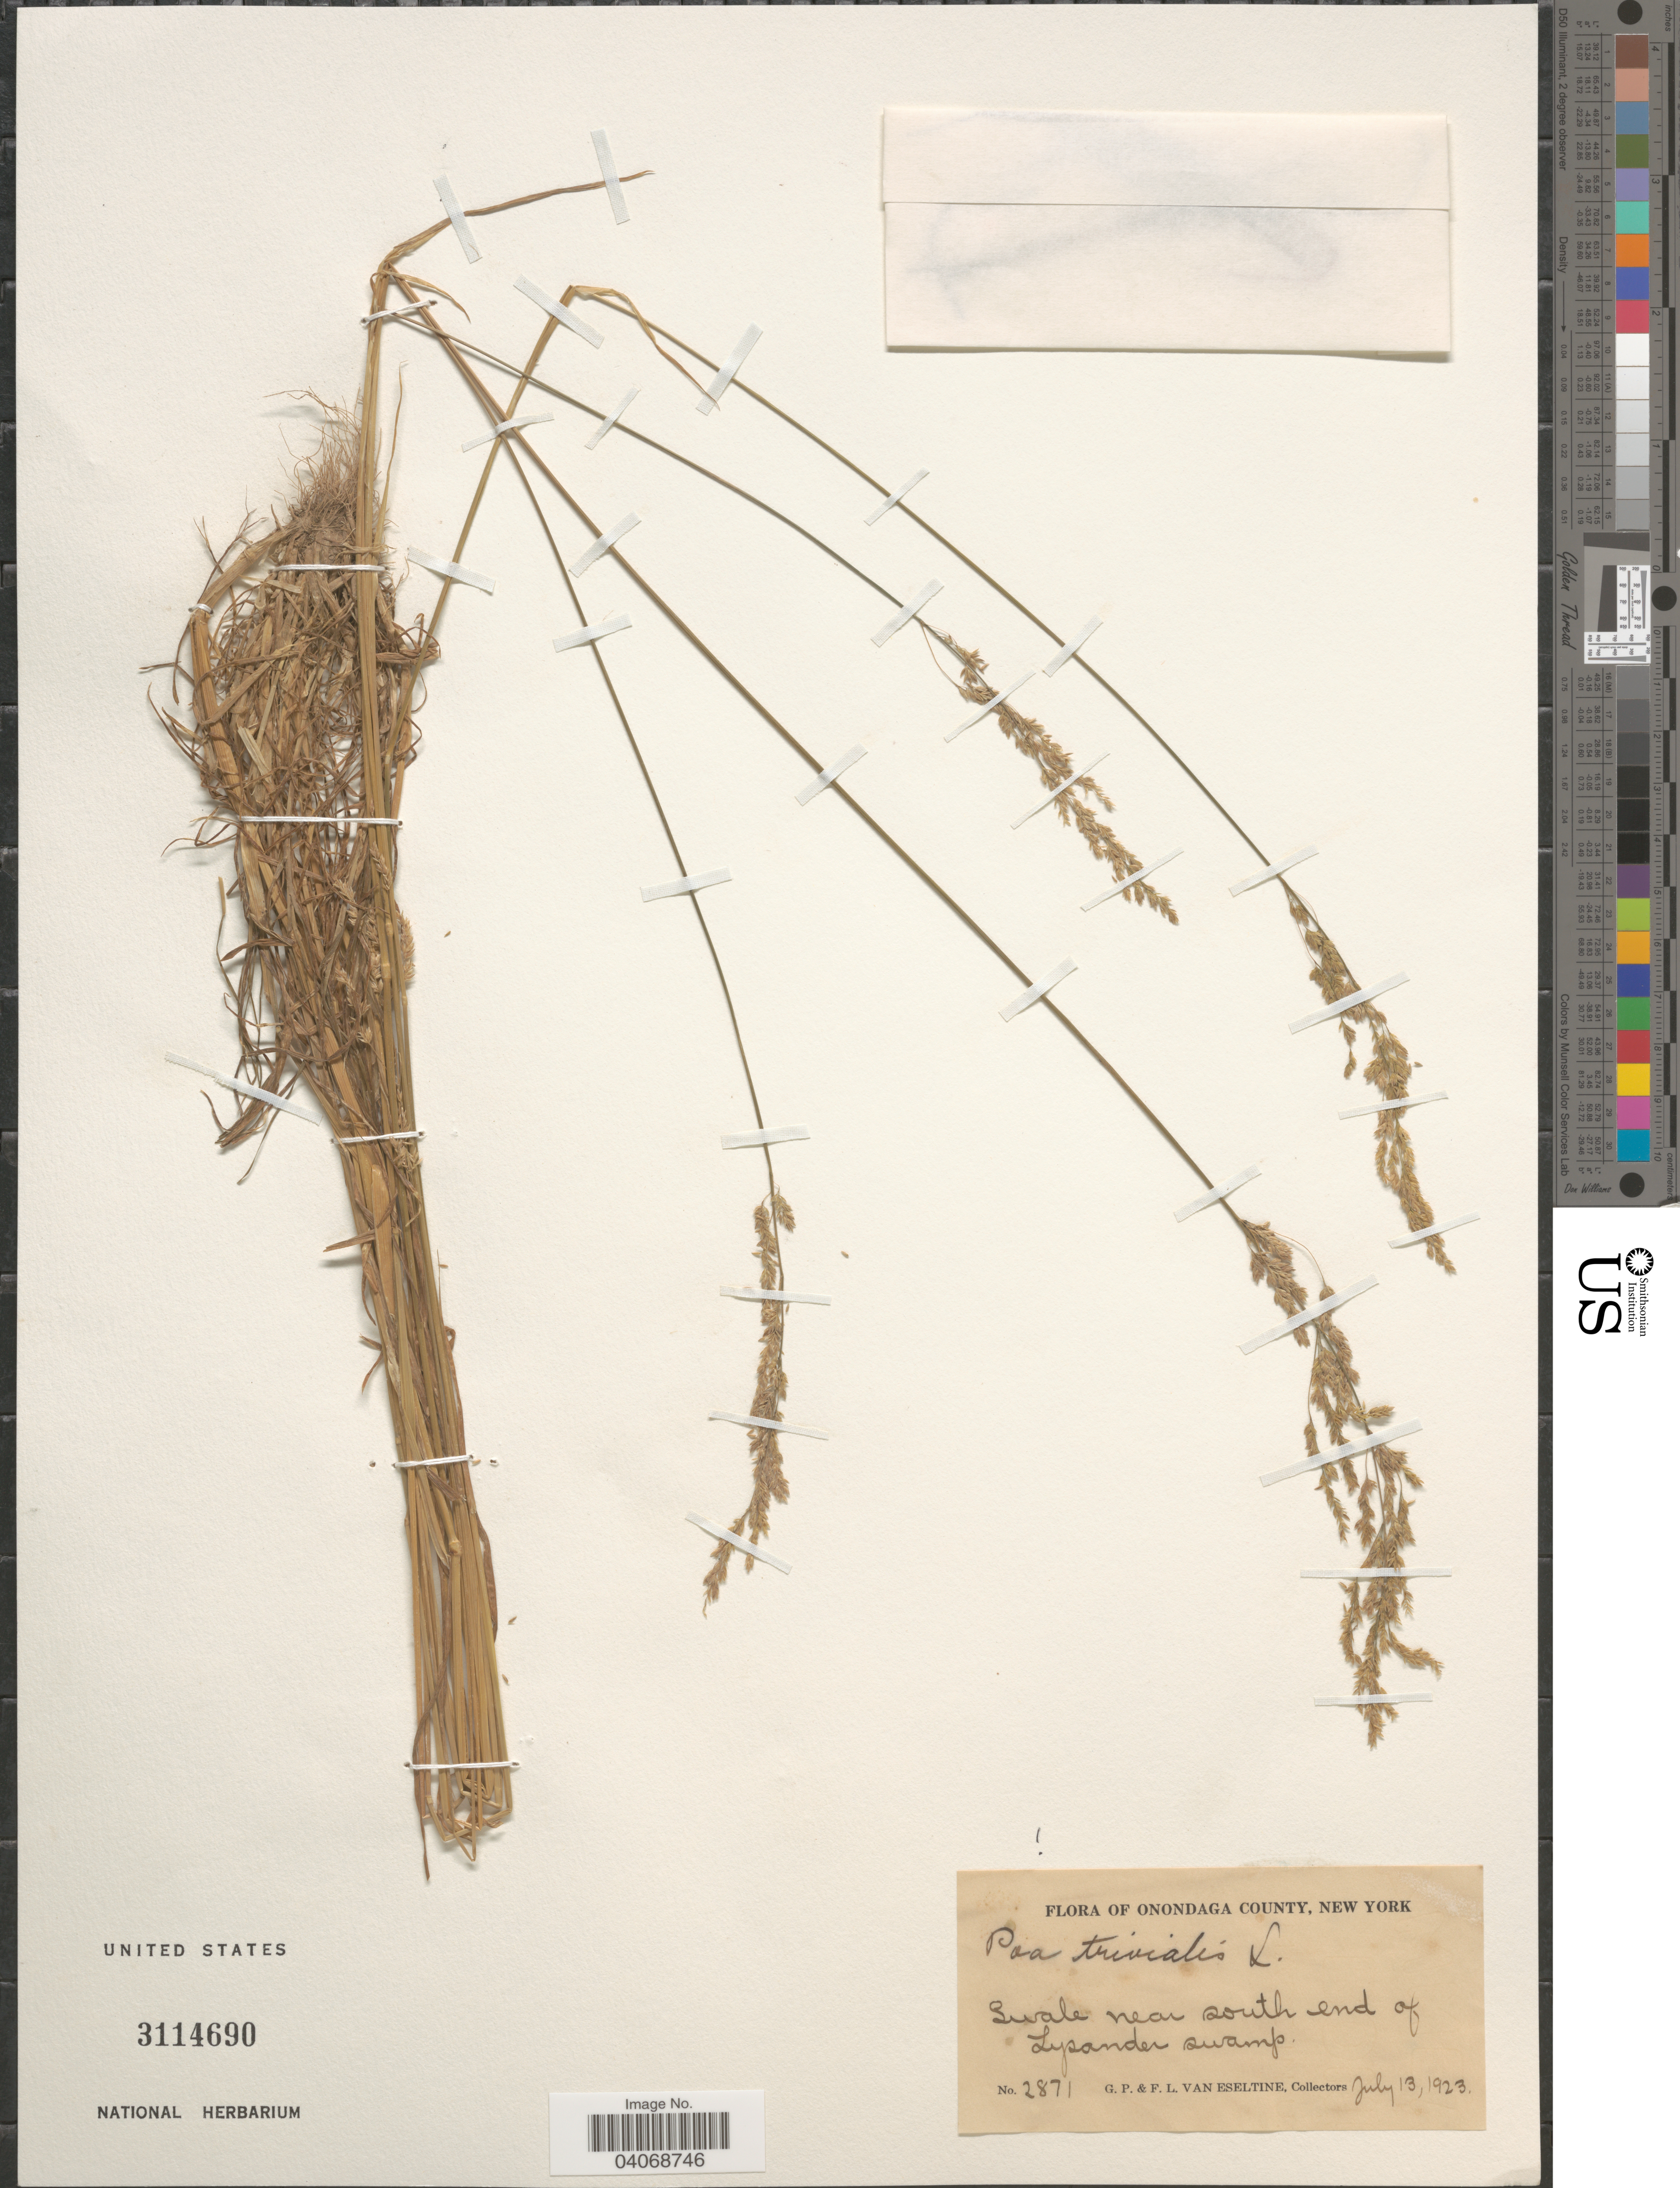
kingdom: Plantae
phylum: Tracheophyta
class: Liliopsida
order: Poales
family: Poaceae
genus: Poa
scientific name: Poa trivialis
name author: L.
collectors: G. P. Van Eseltine & F. Van eseltine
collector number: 2871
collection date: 1923-07-13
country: United States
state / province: New York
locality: Onondaga County. Swale near south end of Lysander swamp.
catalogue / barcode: US 3114690